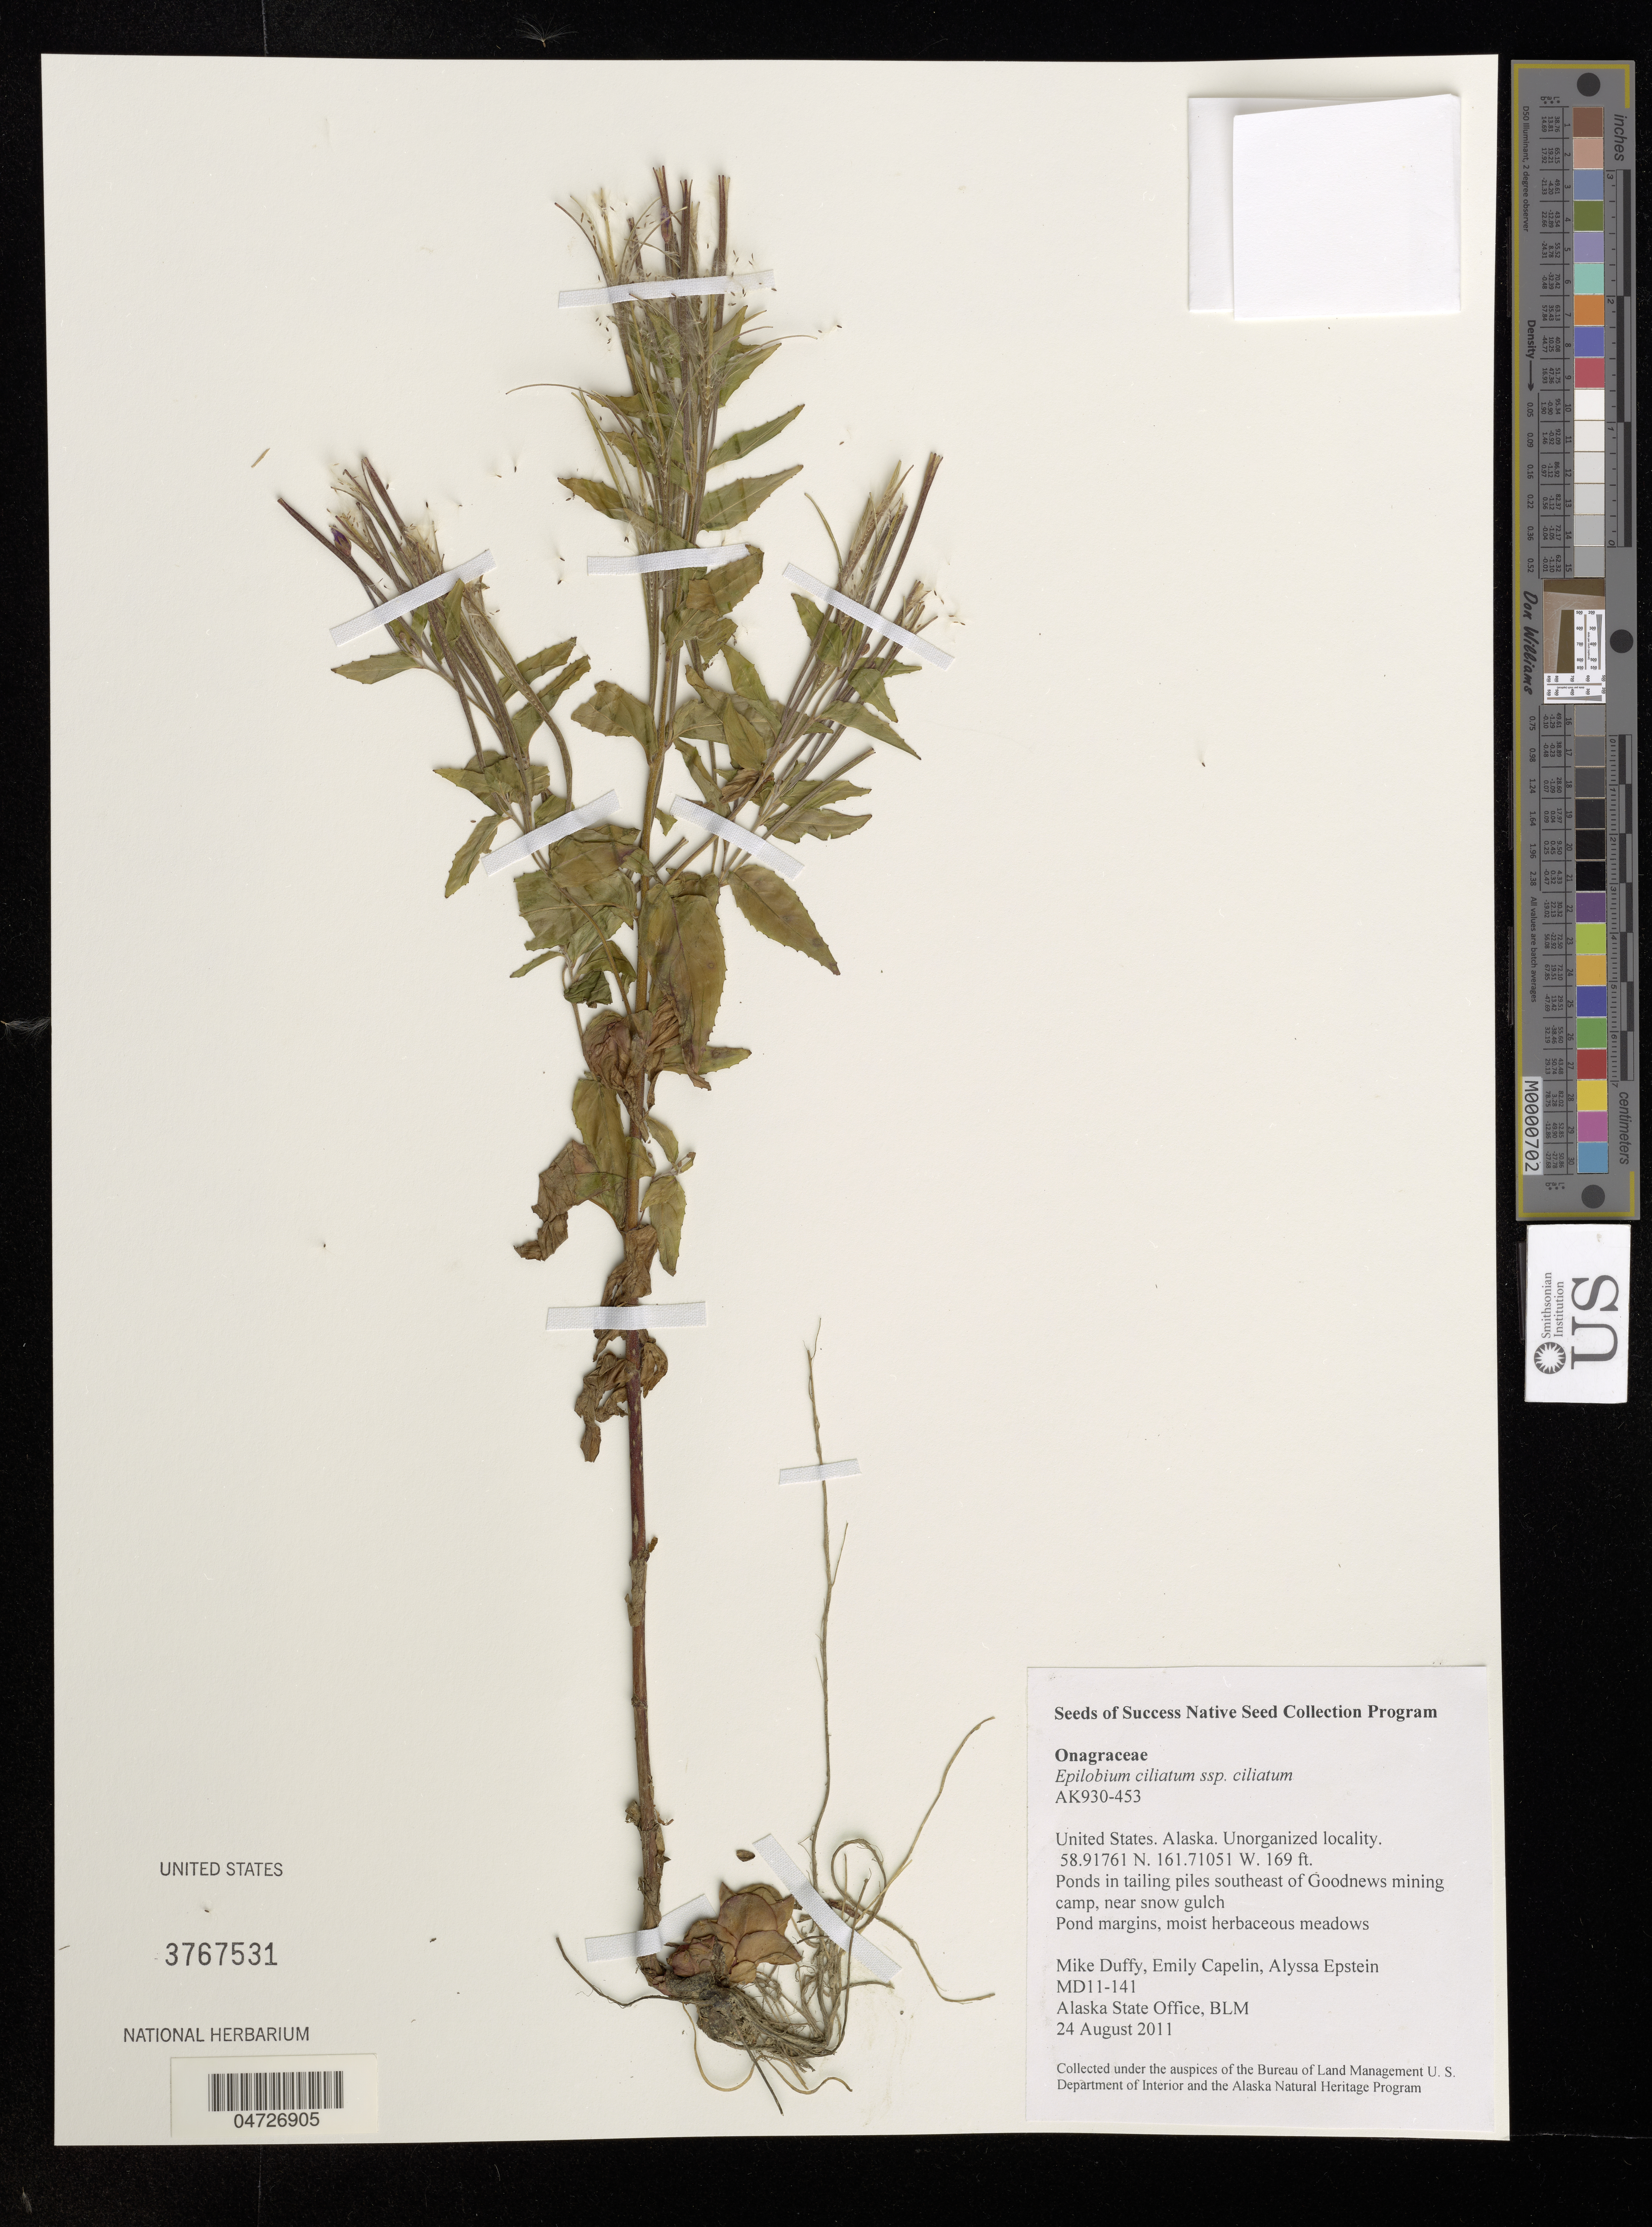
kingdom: Plantae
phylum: Tracheophyta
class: Magnoliopsida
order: Myrtales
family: Onagraceae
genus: Epilobium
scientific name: Epilobium ciliatum subsp. ciliatum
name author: Raf.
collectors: M. Duffy, E. Capelin & A. Epstein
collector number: MD11-141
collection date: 2011-08-24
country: United States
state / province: Alaska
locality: Unorganized locality. Ponds in tailing piles southeast of Goodnews mining camp, near snow gulch.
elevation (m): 52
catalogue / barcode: US 3767531